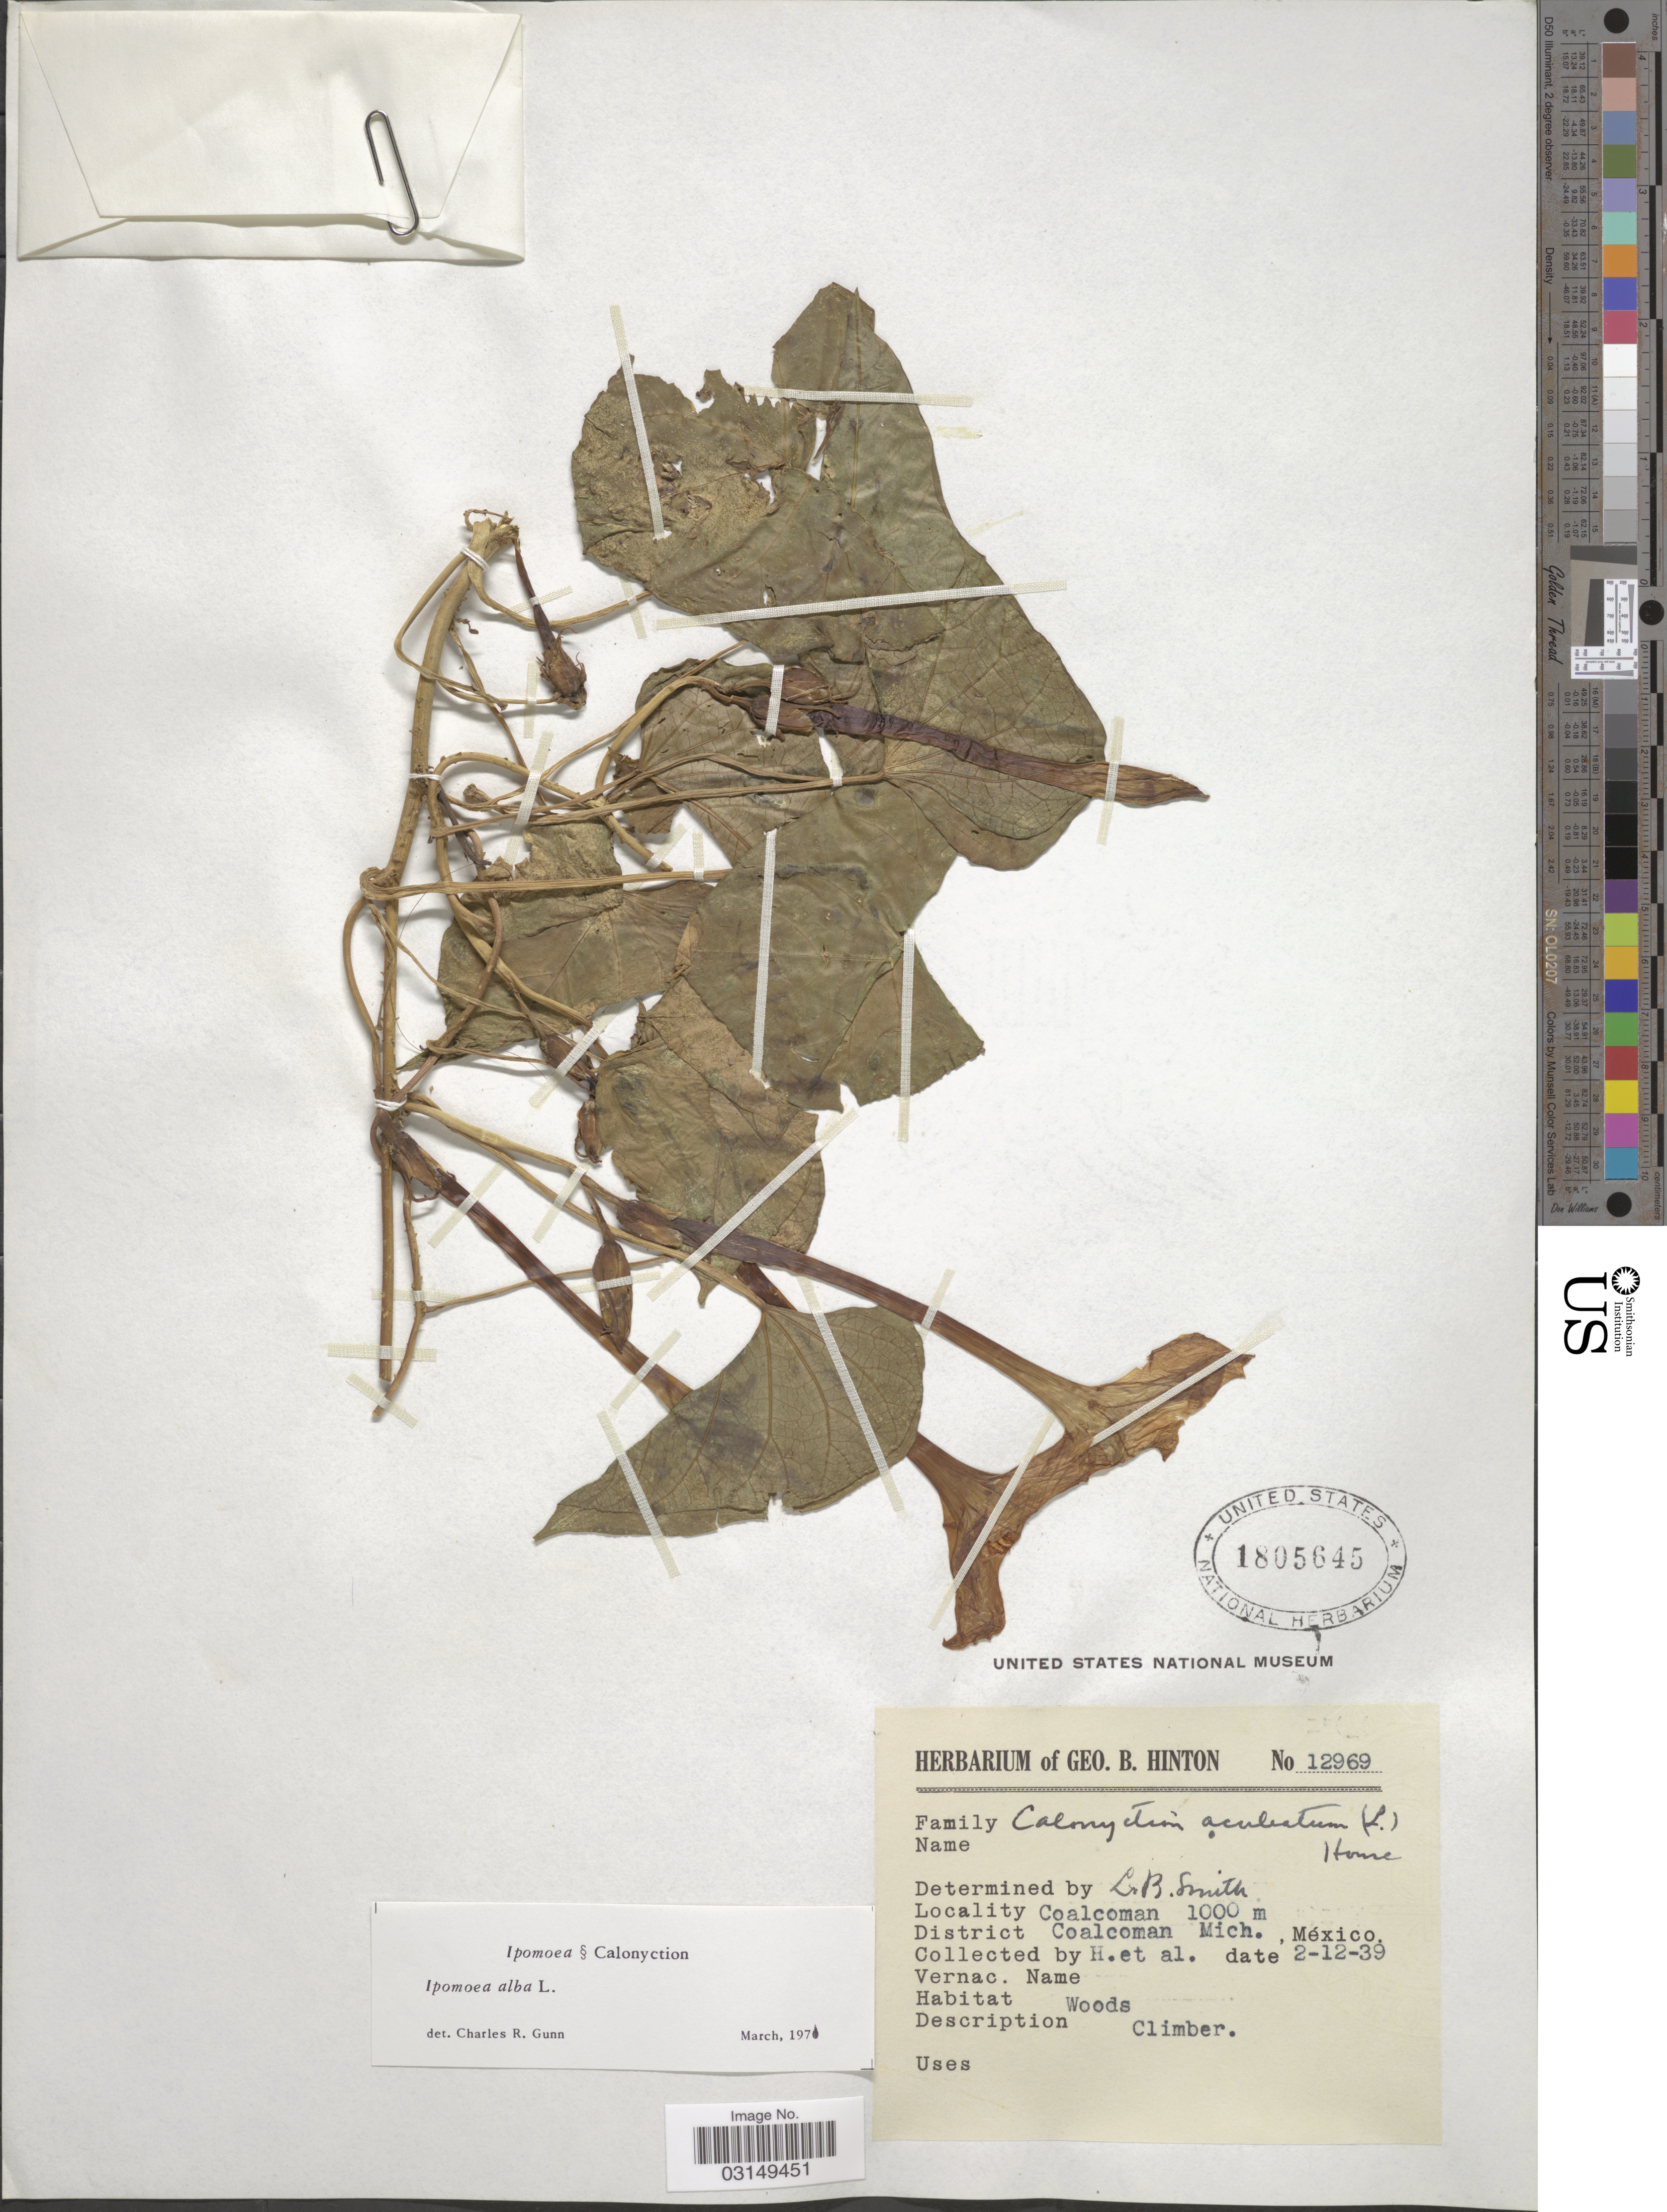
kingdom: Plantae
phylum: Tracheophyta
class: Magnoliopsida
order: Solanales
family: Convolvulaceae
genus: Ipomoea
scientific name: Ipomoea alba L.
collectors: G. B. Hinton & et al.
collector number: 12969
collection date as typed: Transcribed d/m/y: 2/12/39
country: Mexico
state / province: Michoacán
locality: Coalcoman, District Coalcoman.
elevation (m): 1000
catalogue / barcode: US 1805645